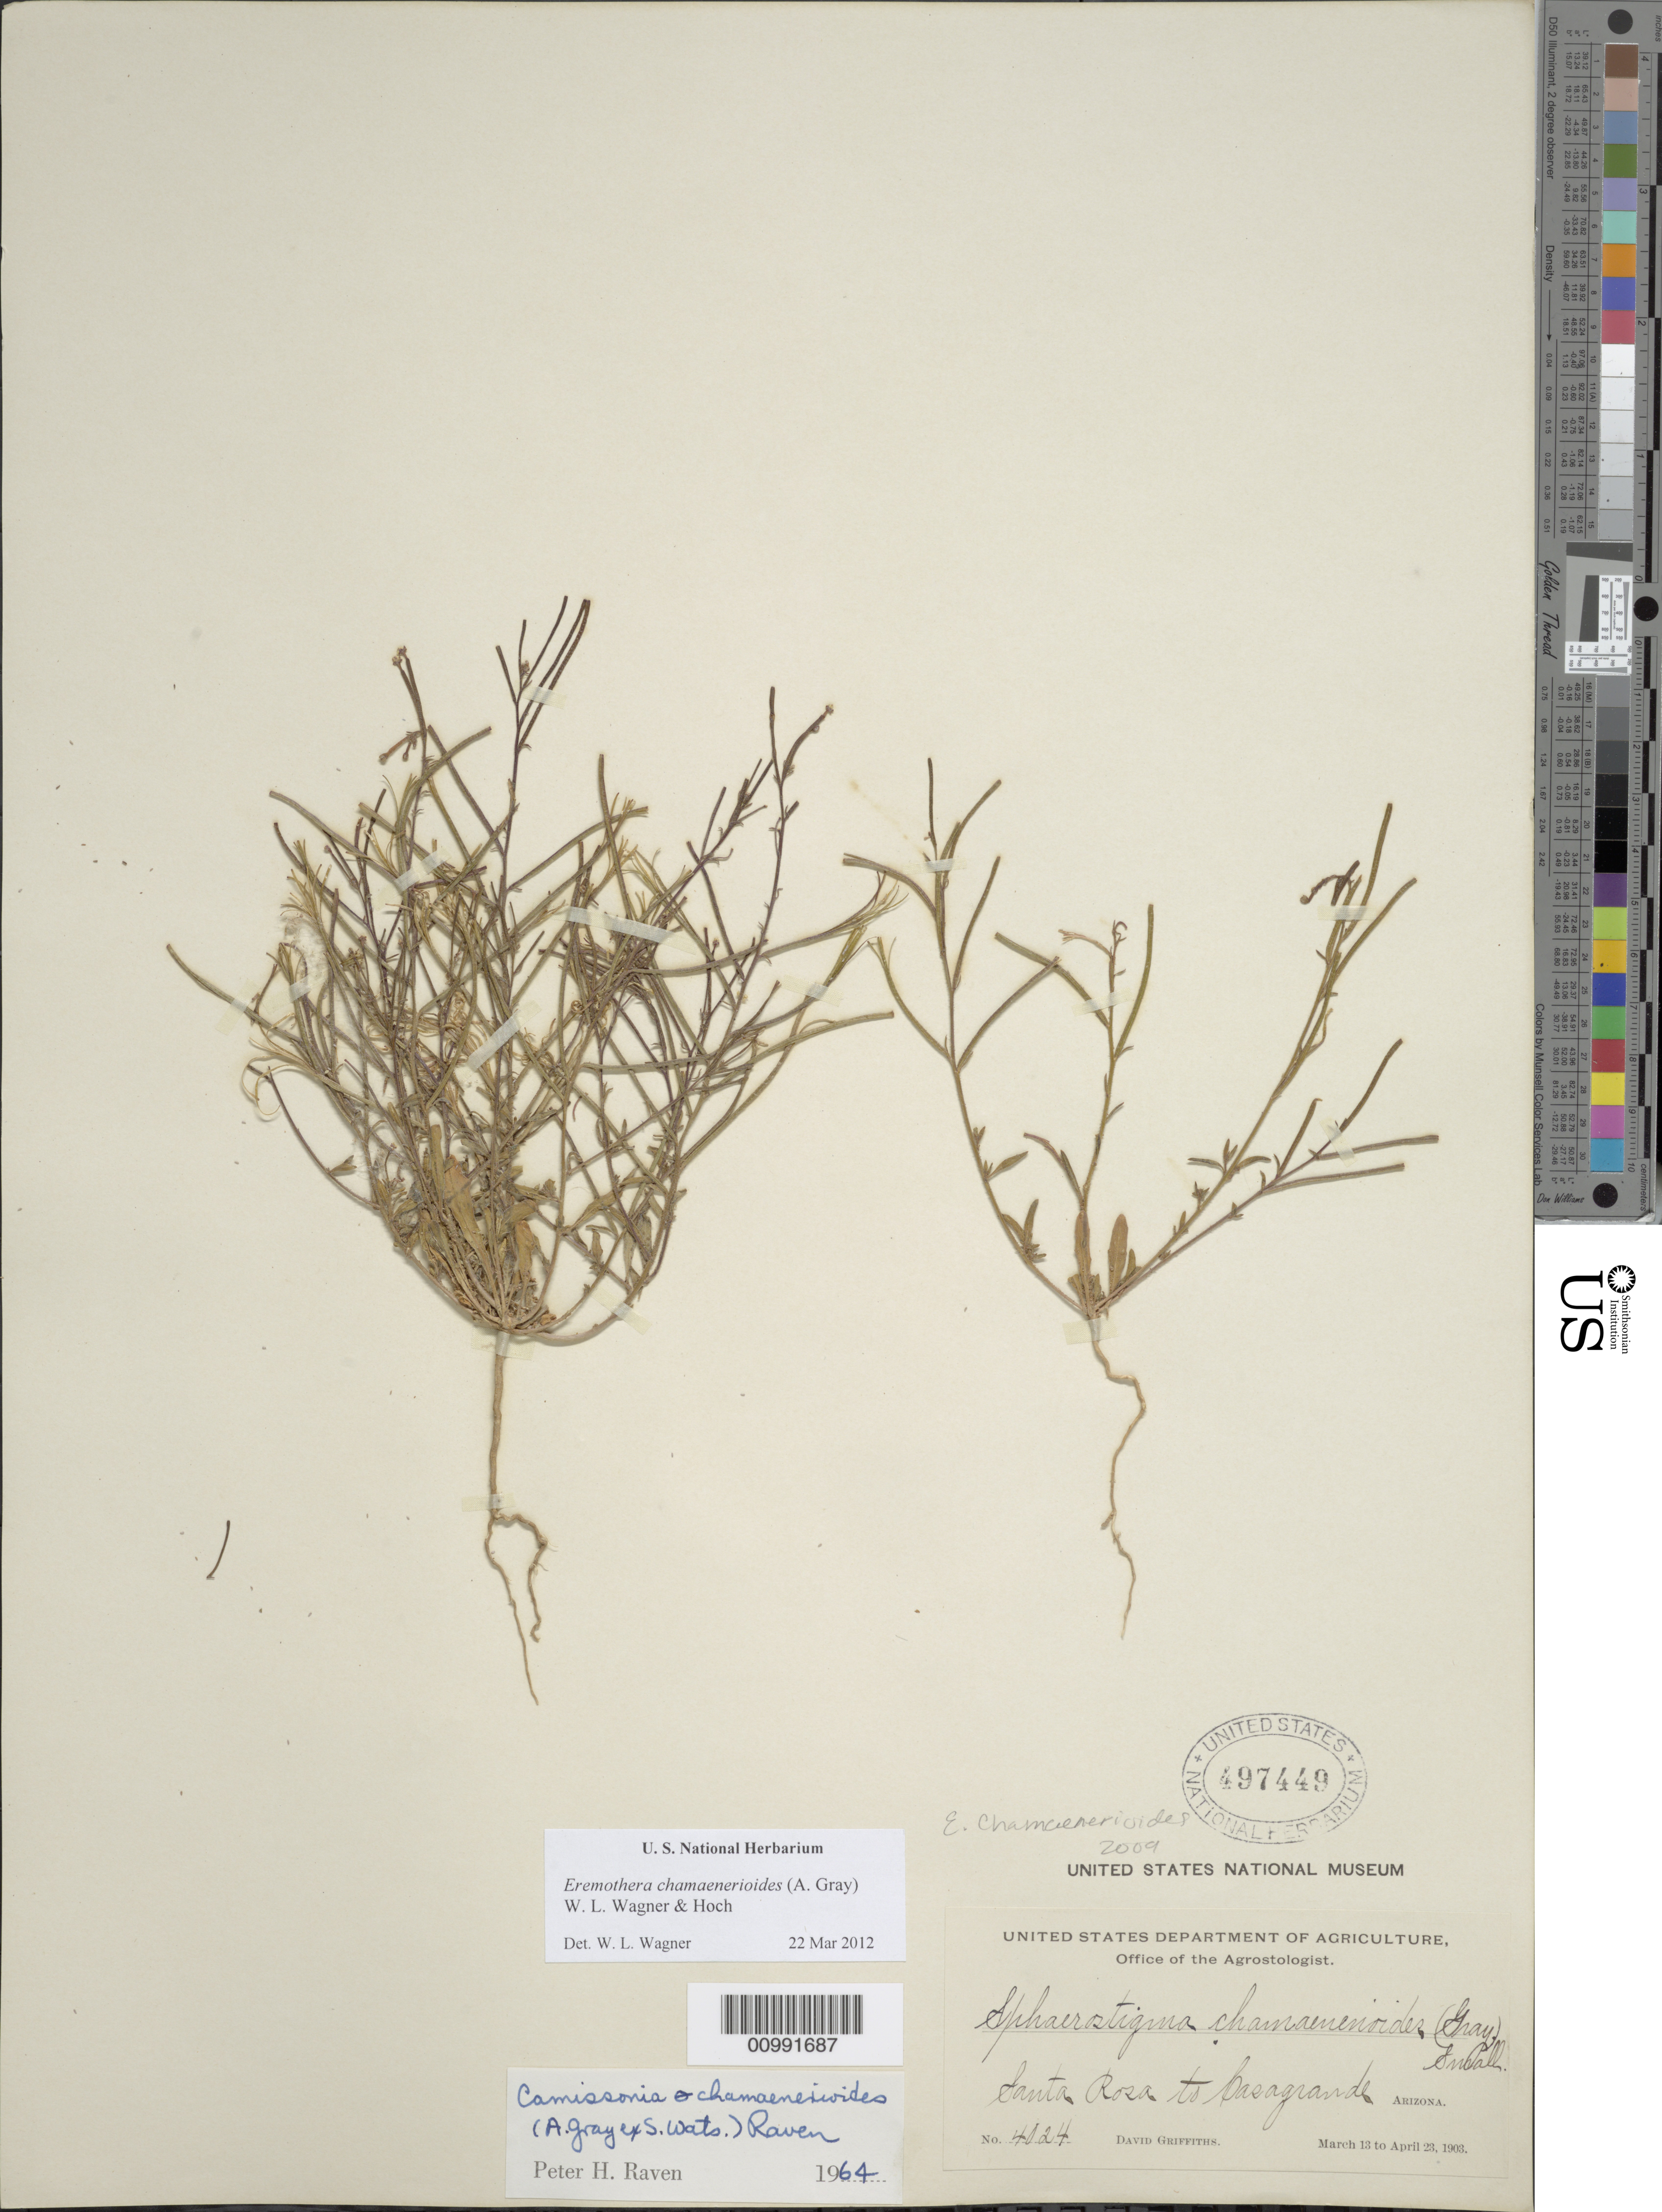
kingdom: Plantae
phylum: Tracheophyta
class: Magnoliopsida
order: Myrtales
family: Onagraceae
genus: Eremothera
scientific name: Eremothera chamaenerioides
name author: (A. Gray) W.L. Wagner & Hoch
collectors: D. Griffiths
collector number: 4024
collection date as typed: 13 Mar 1903 to 23 Apr 1903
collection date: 1903-03-13/1903-04-23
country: United States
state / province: Arizona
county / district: Pima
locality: Santa Rosa.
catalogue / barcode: US 497449